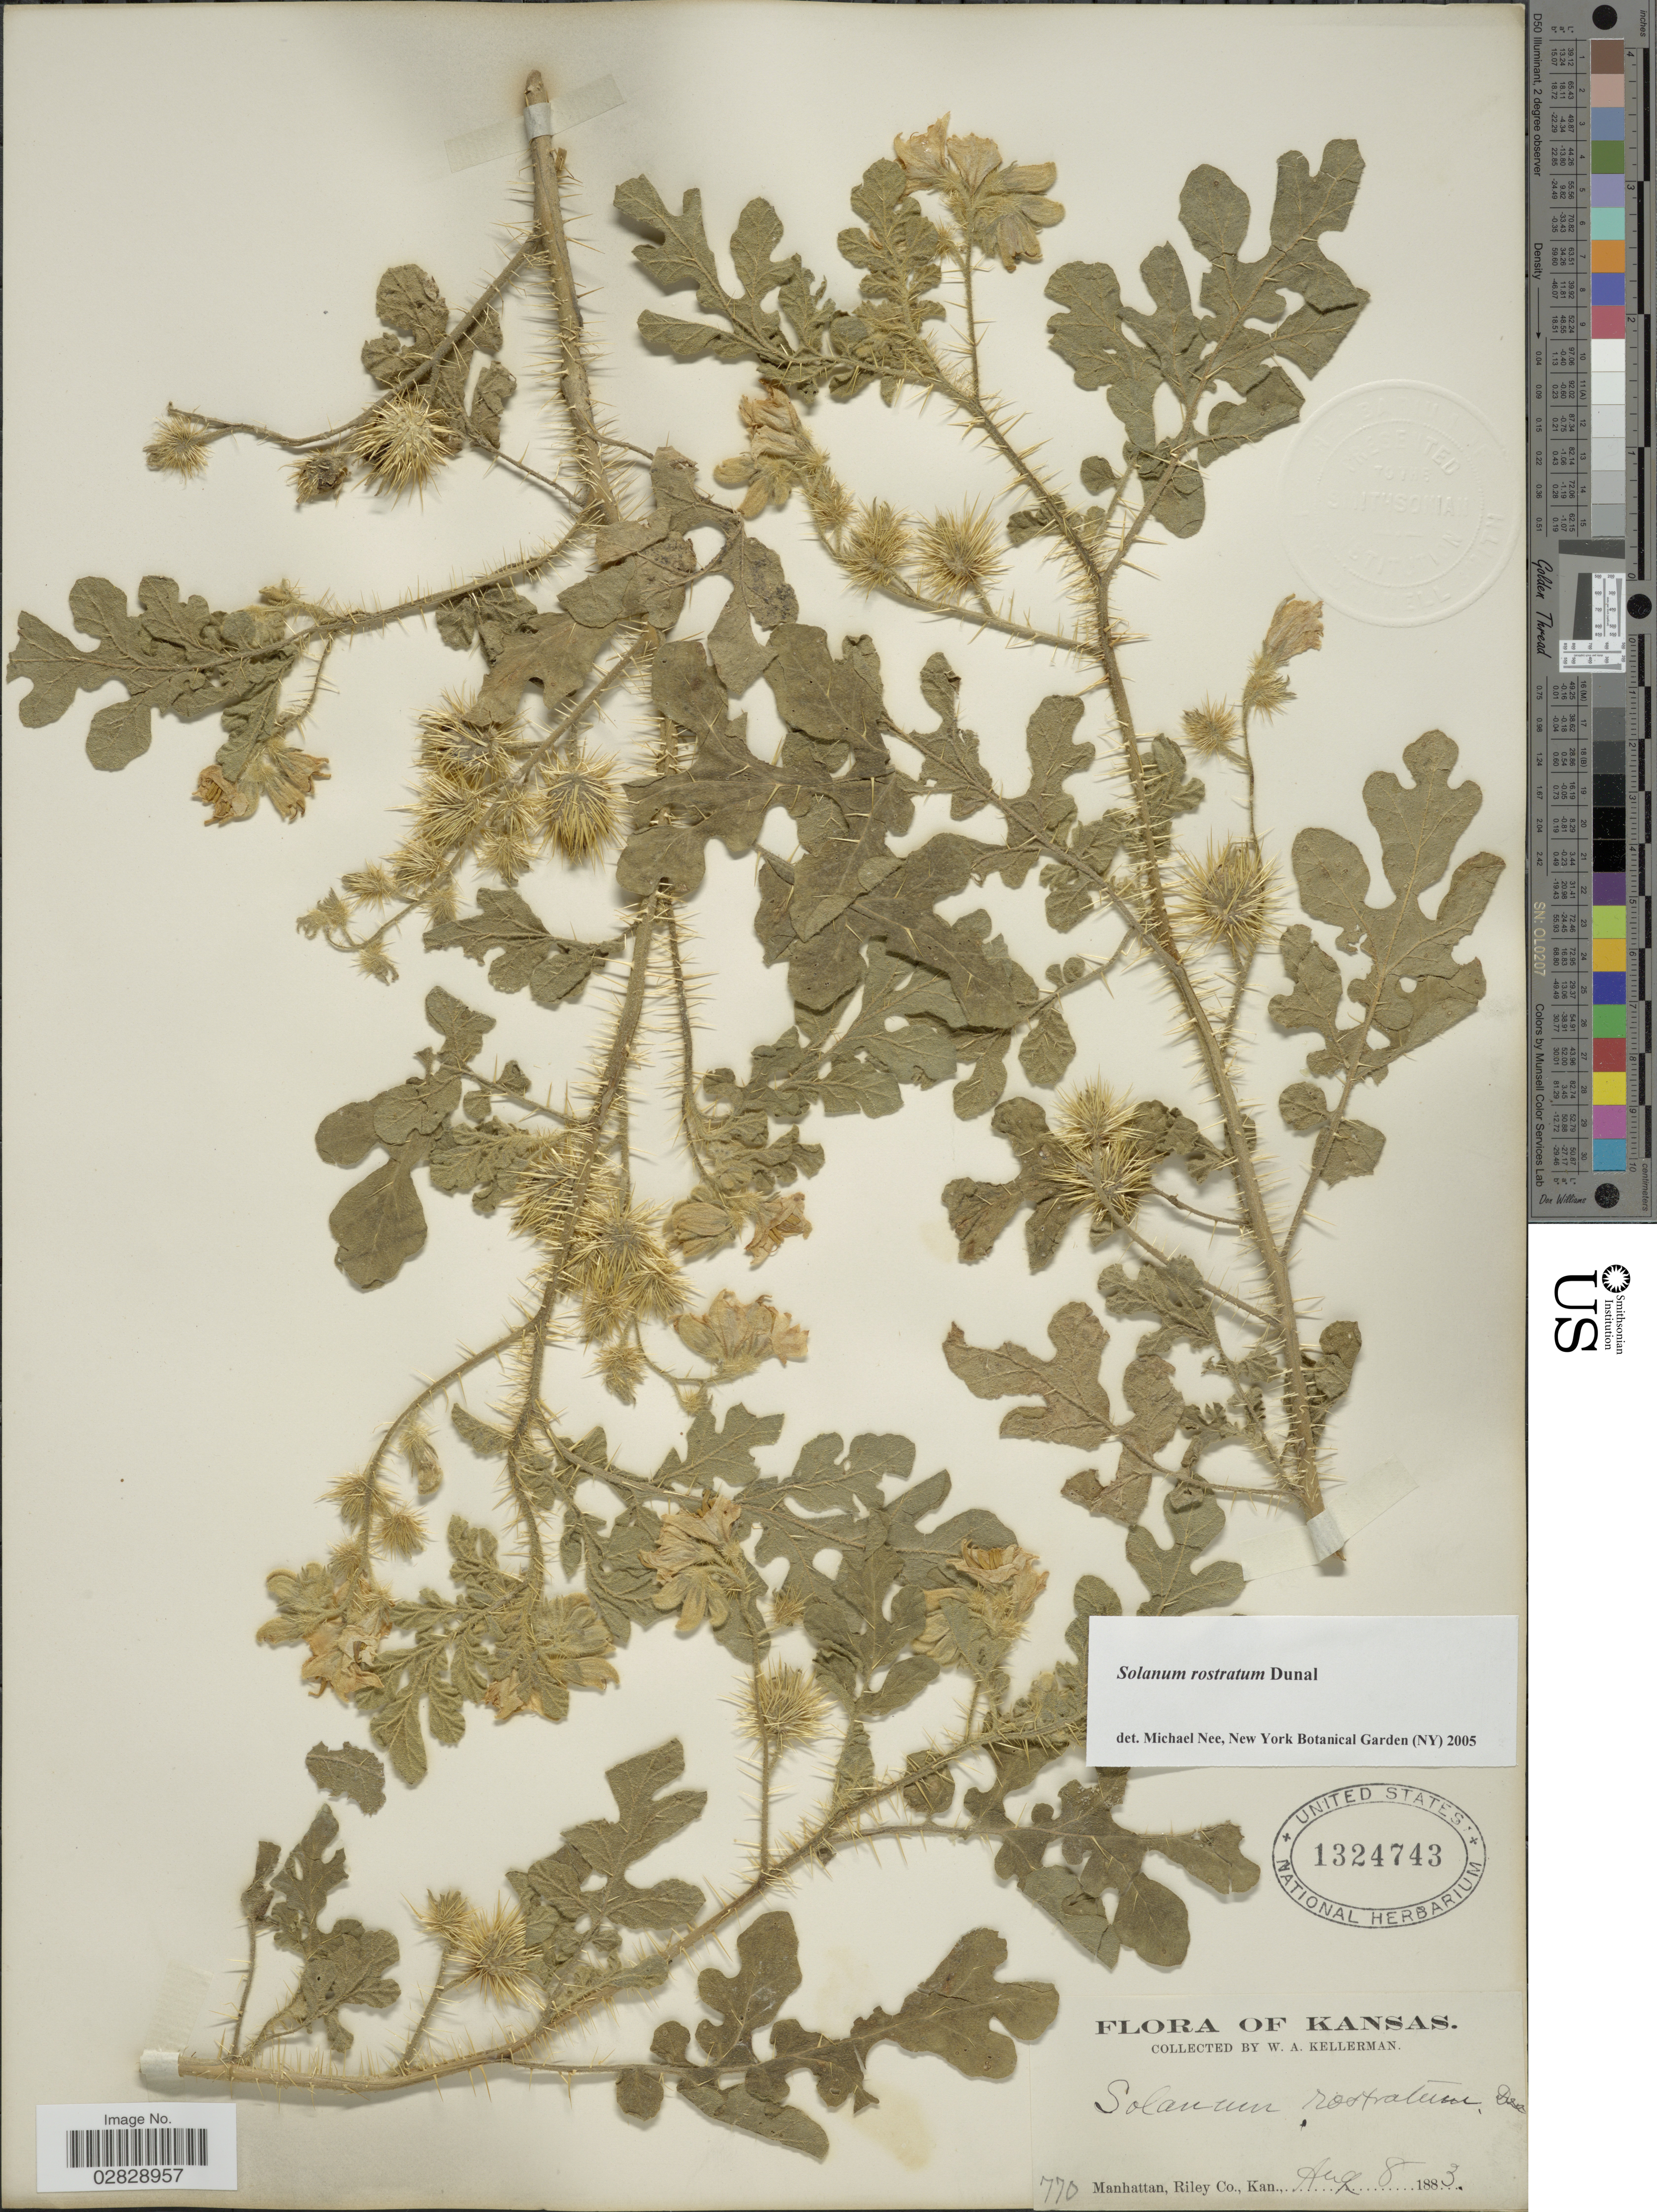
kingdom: Plantae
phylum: Tracheophyta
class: Magnoliopsida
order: Solanales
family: Solanaceae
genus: Solanum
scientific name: Solanum rostratum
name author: Dunal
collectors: W. Kellerman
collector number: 770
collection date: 1883-08-08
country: United States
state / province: Kansas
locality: Manhattan, Riley Co.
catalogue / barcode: US 1324743